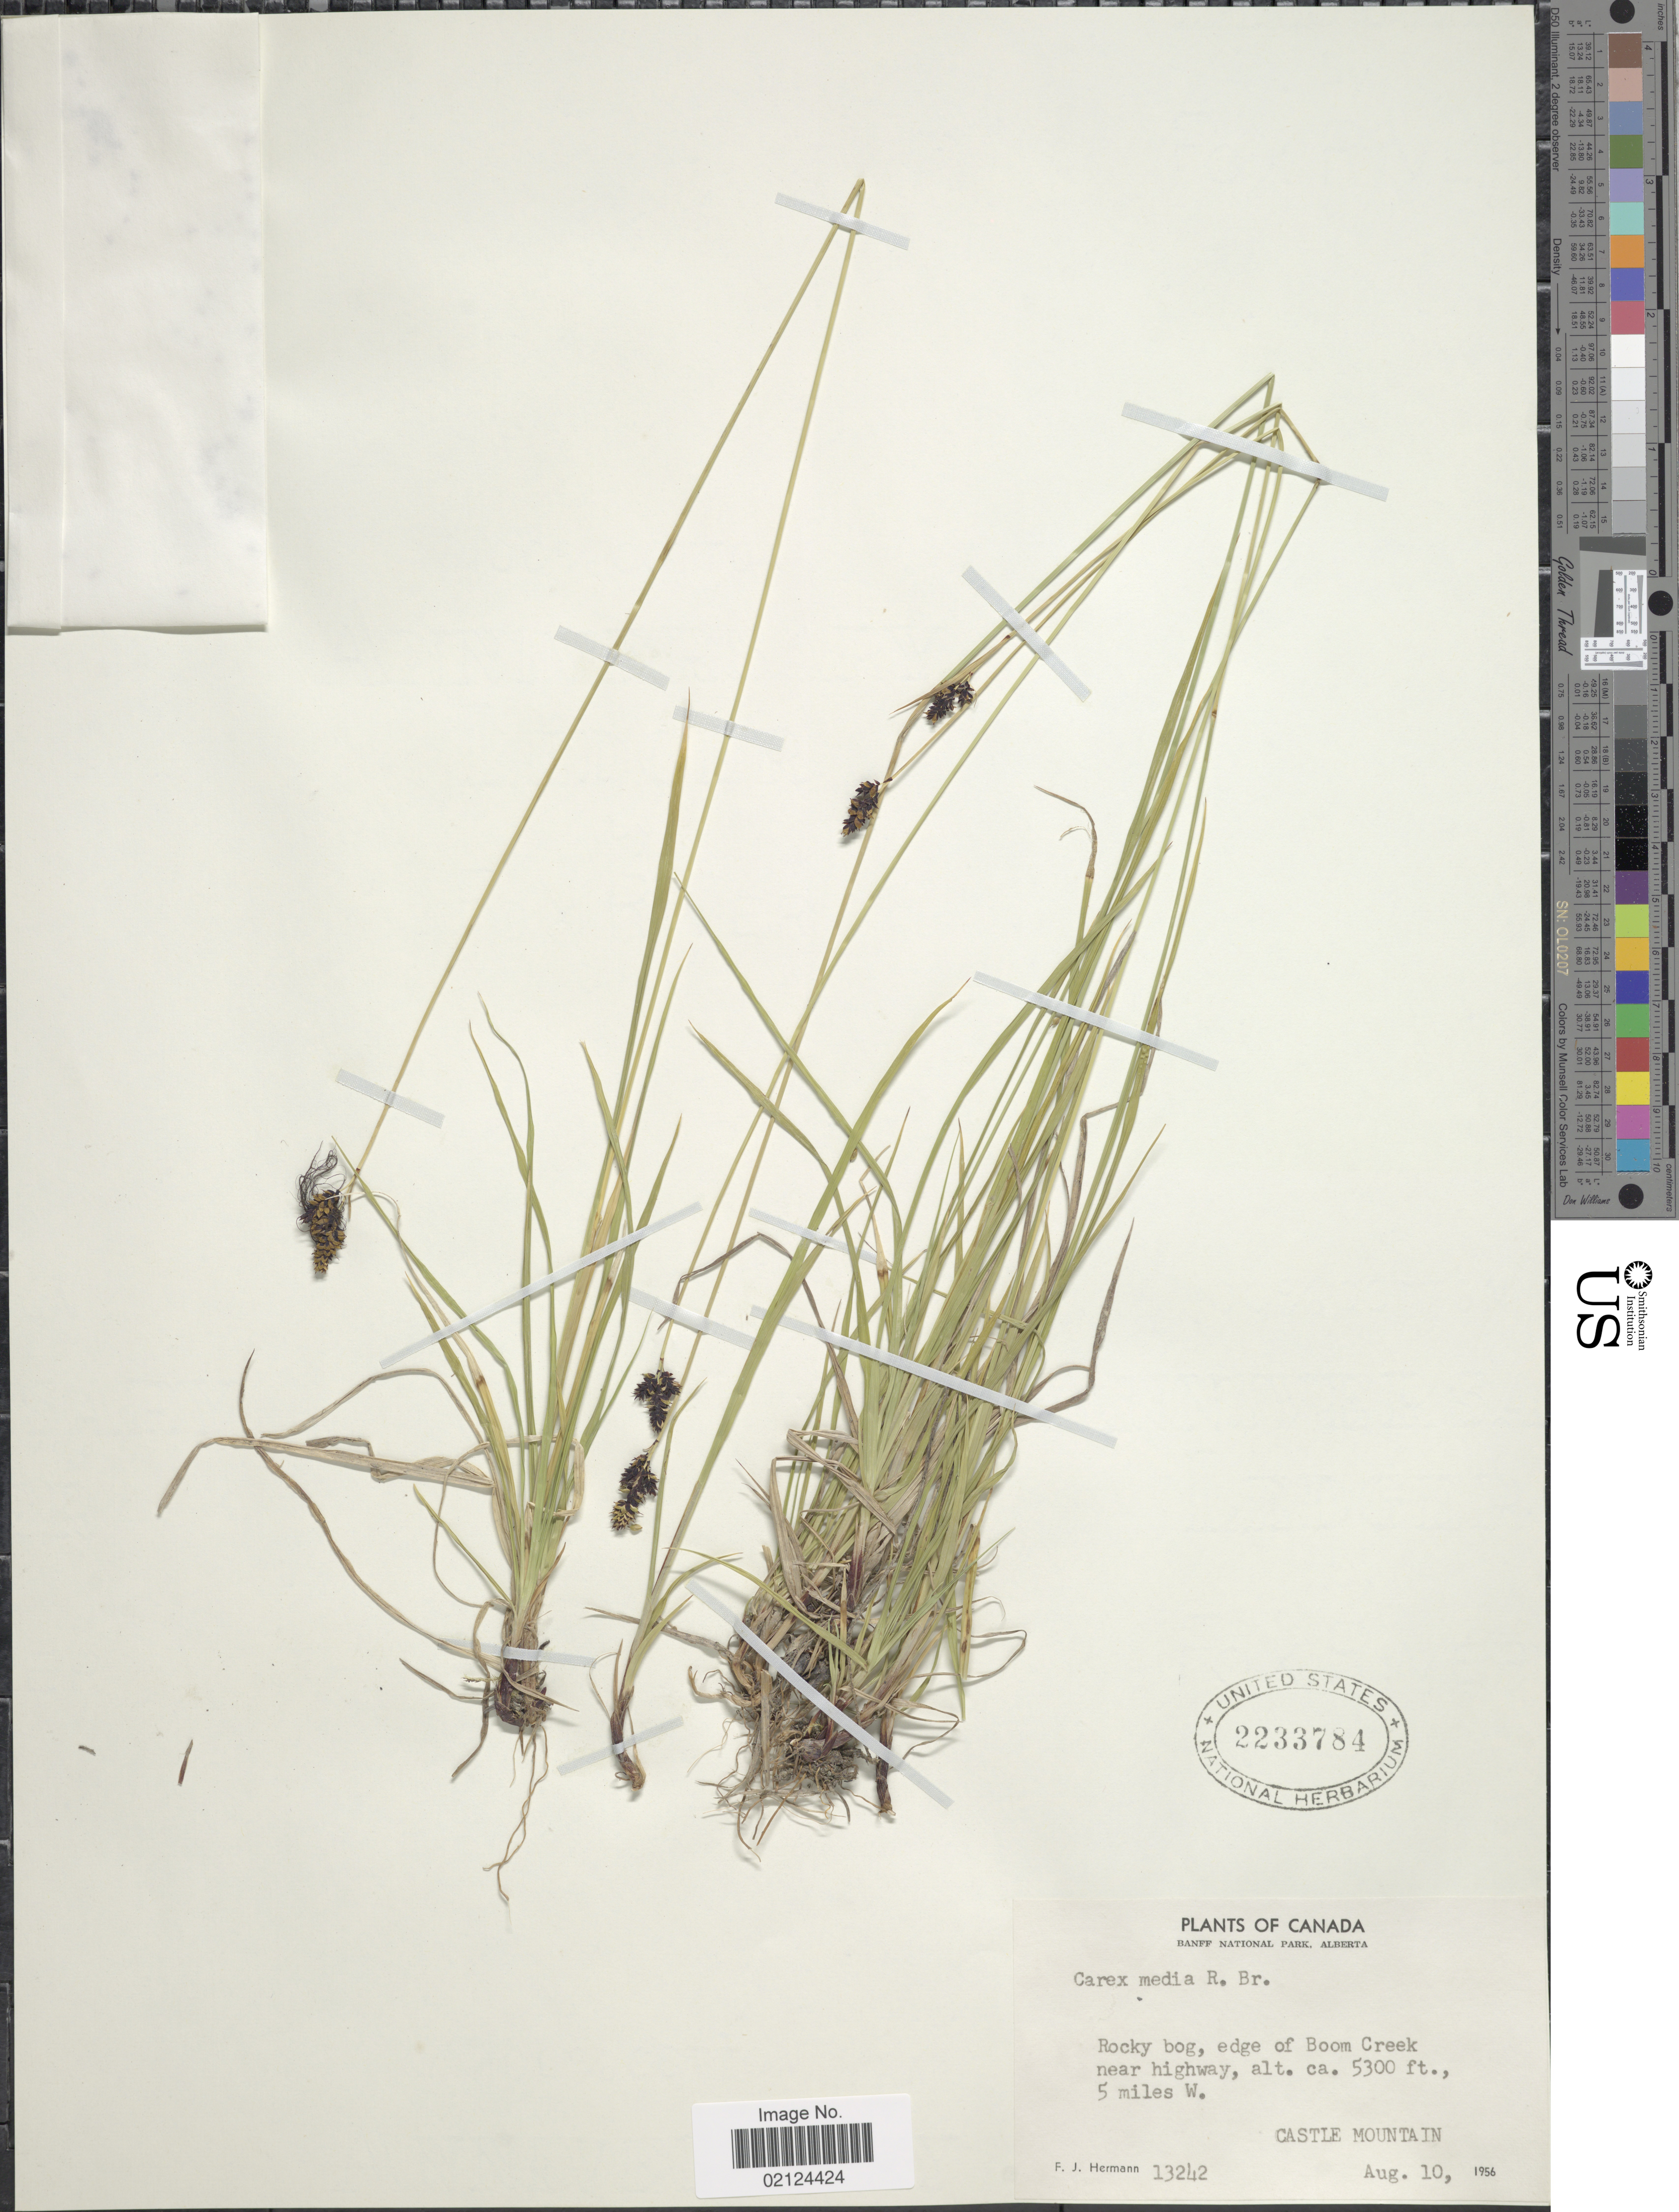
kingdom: Plantae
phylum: Tracheophyta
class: Liliopsida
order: Poales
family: Cyperaceae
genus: Carex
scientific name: Carex media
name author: R. Br.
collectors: F. J. Hermann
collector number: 13242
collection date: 1956-08-10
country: Canada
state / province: Alberta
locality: Banff National Park, edge of Boom Creek near Highway, 5 miles W. Castle Mountain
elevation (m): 1615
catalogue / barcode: US 2233784